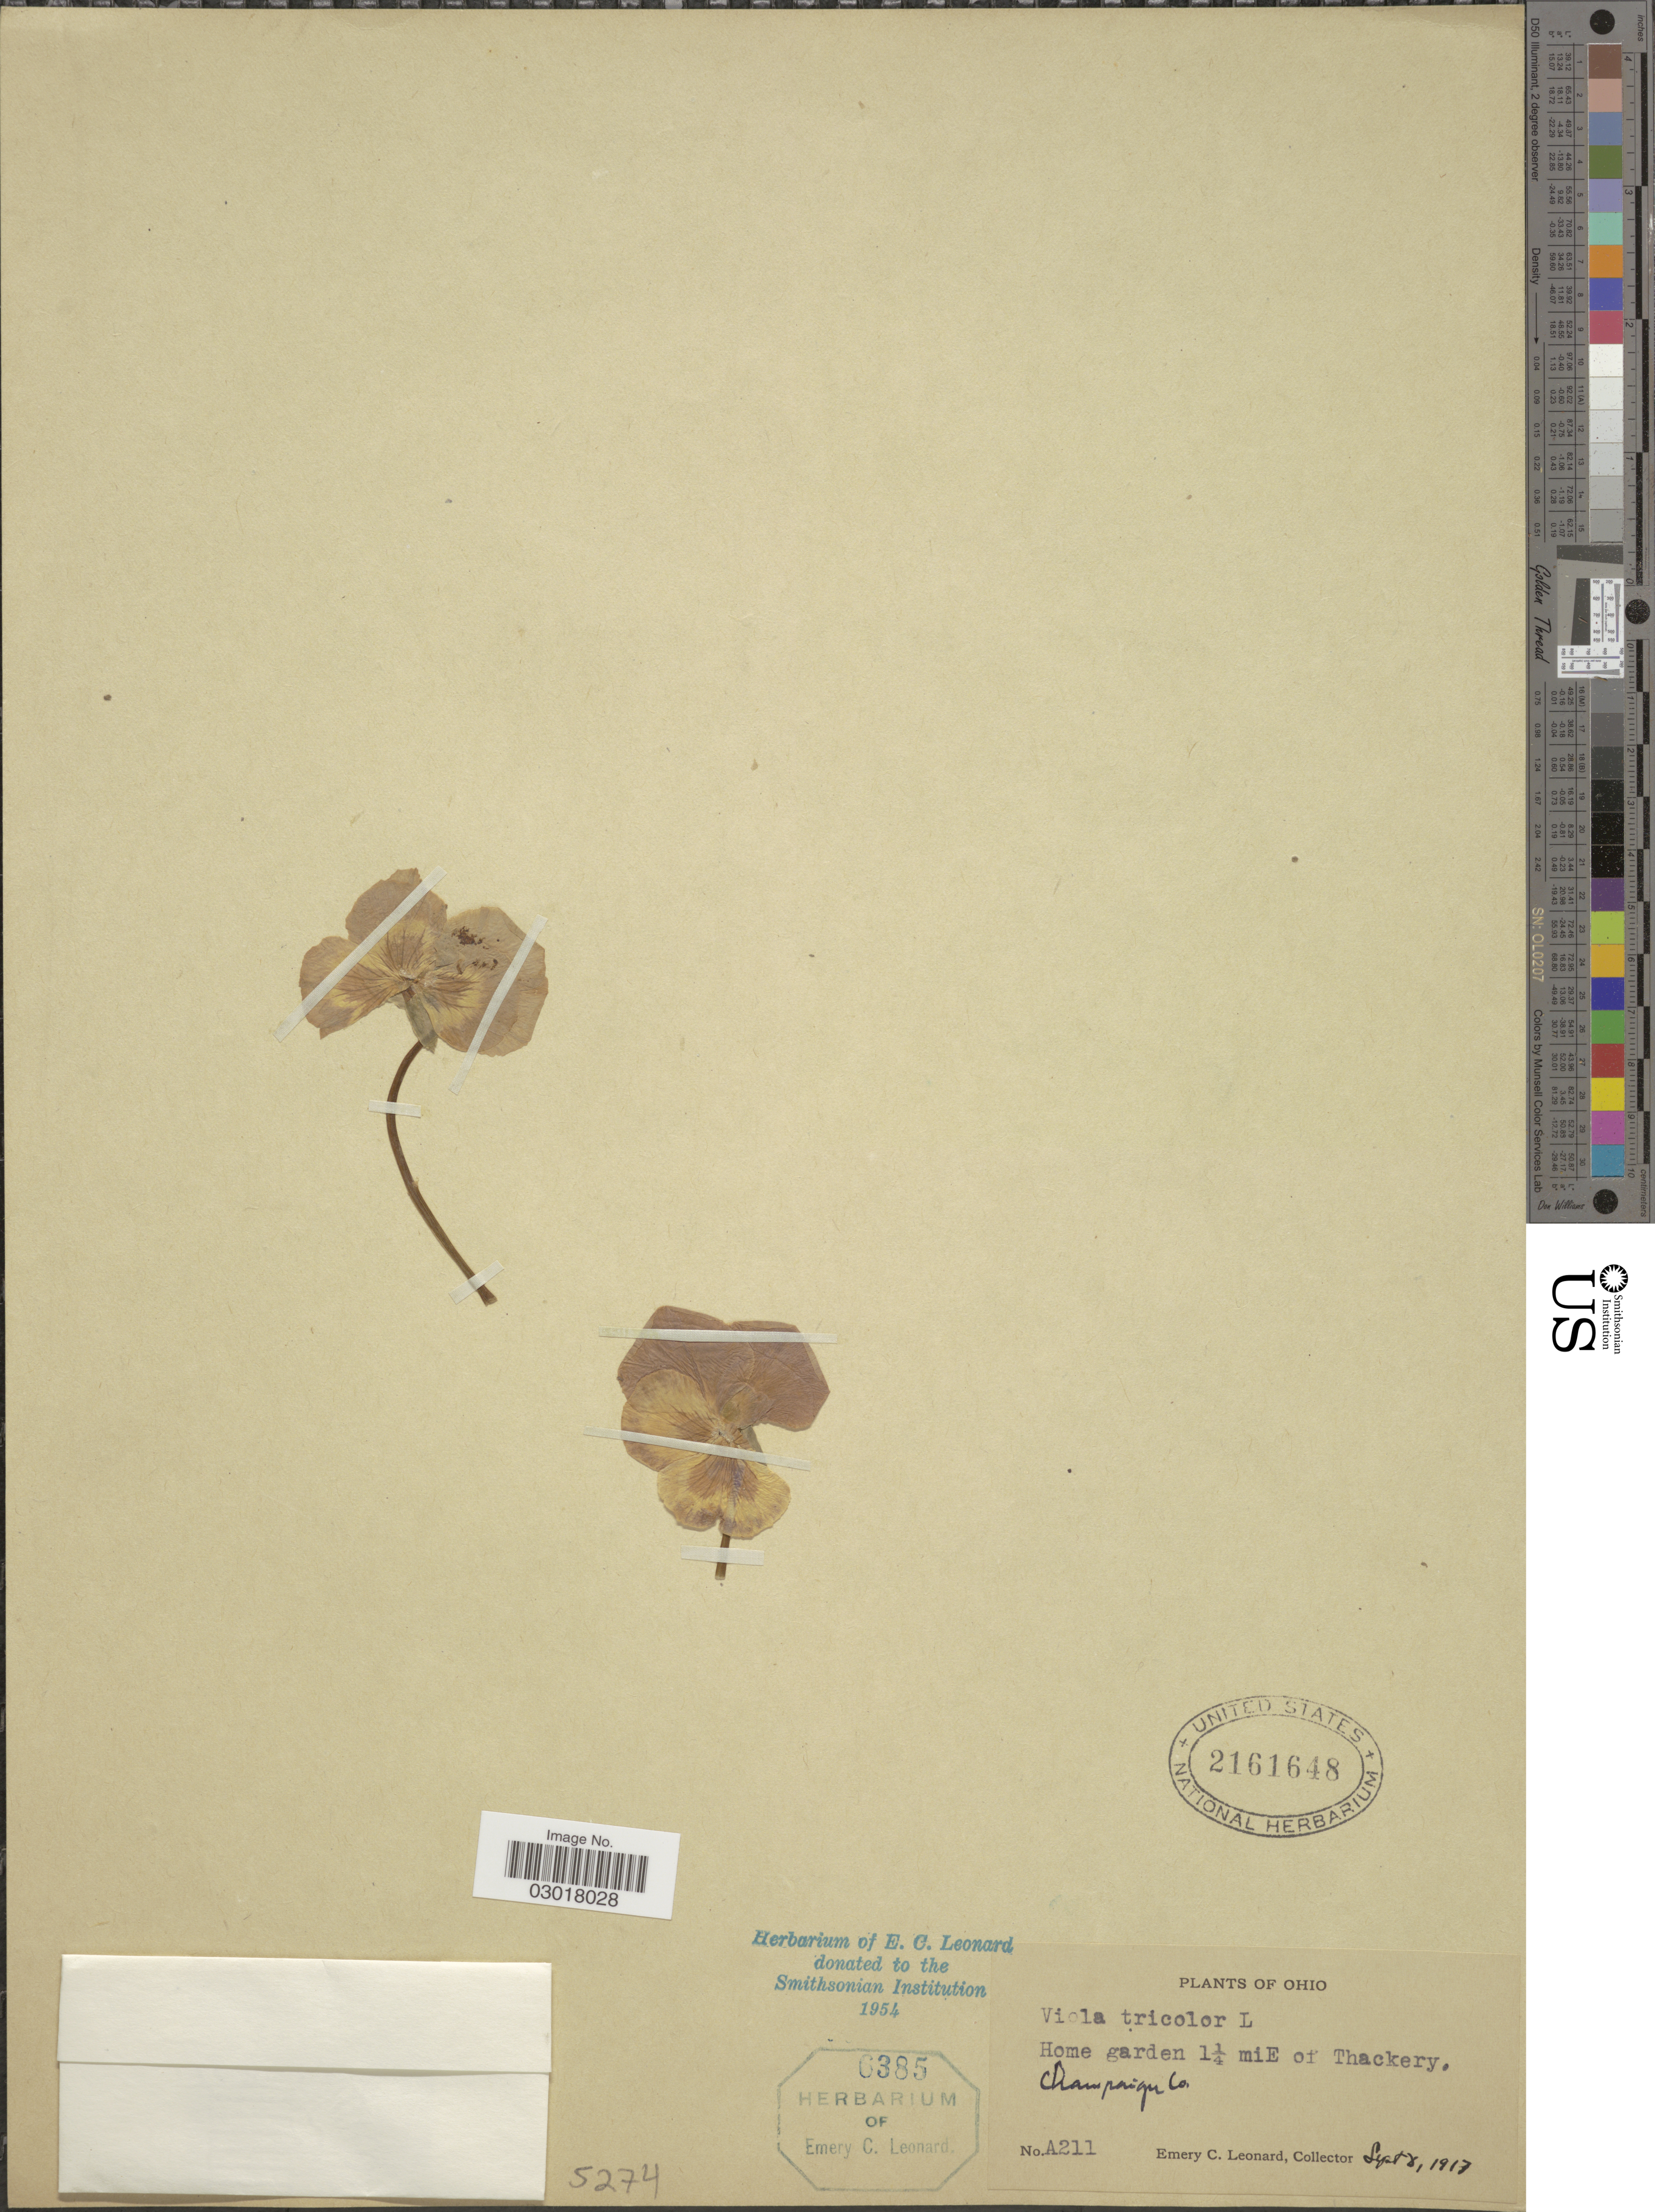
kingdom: Plantae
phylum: Tracheophyta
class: Magnoliopsida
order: Malpighiales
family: Violaceae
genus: Viola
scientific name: Viola tricolor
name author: L.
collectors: E. C. Leonard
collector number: A211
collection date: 1917-09-08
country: United States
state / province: Ohio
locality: Home garden 1¼ miE of Thackery, Champaign Co.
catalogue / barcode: US 2161648